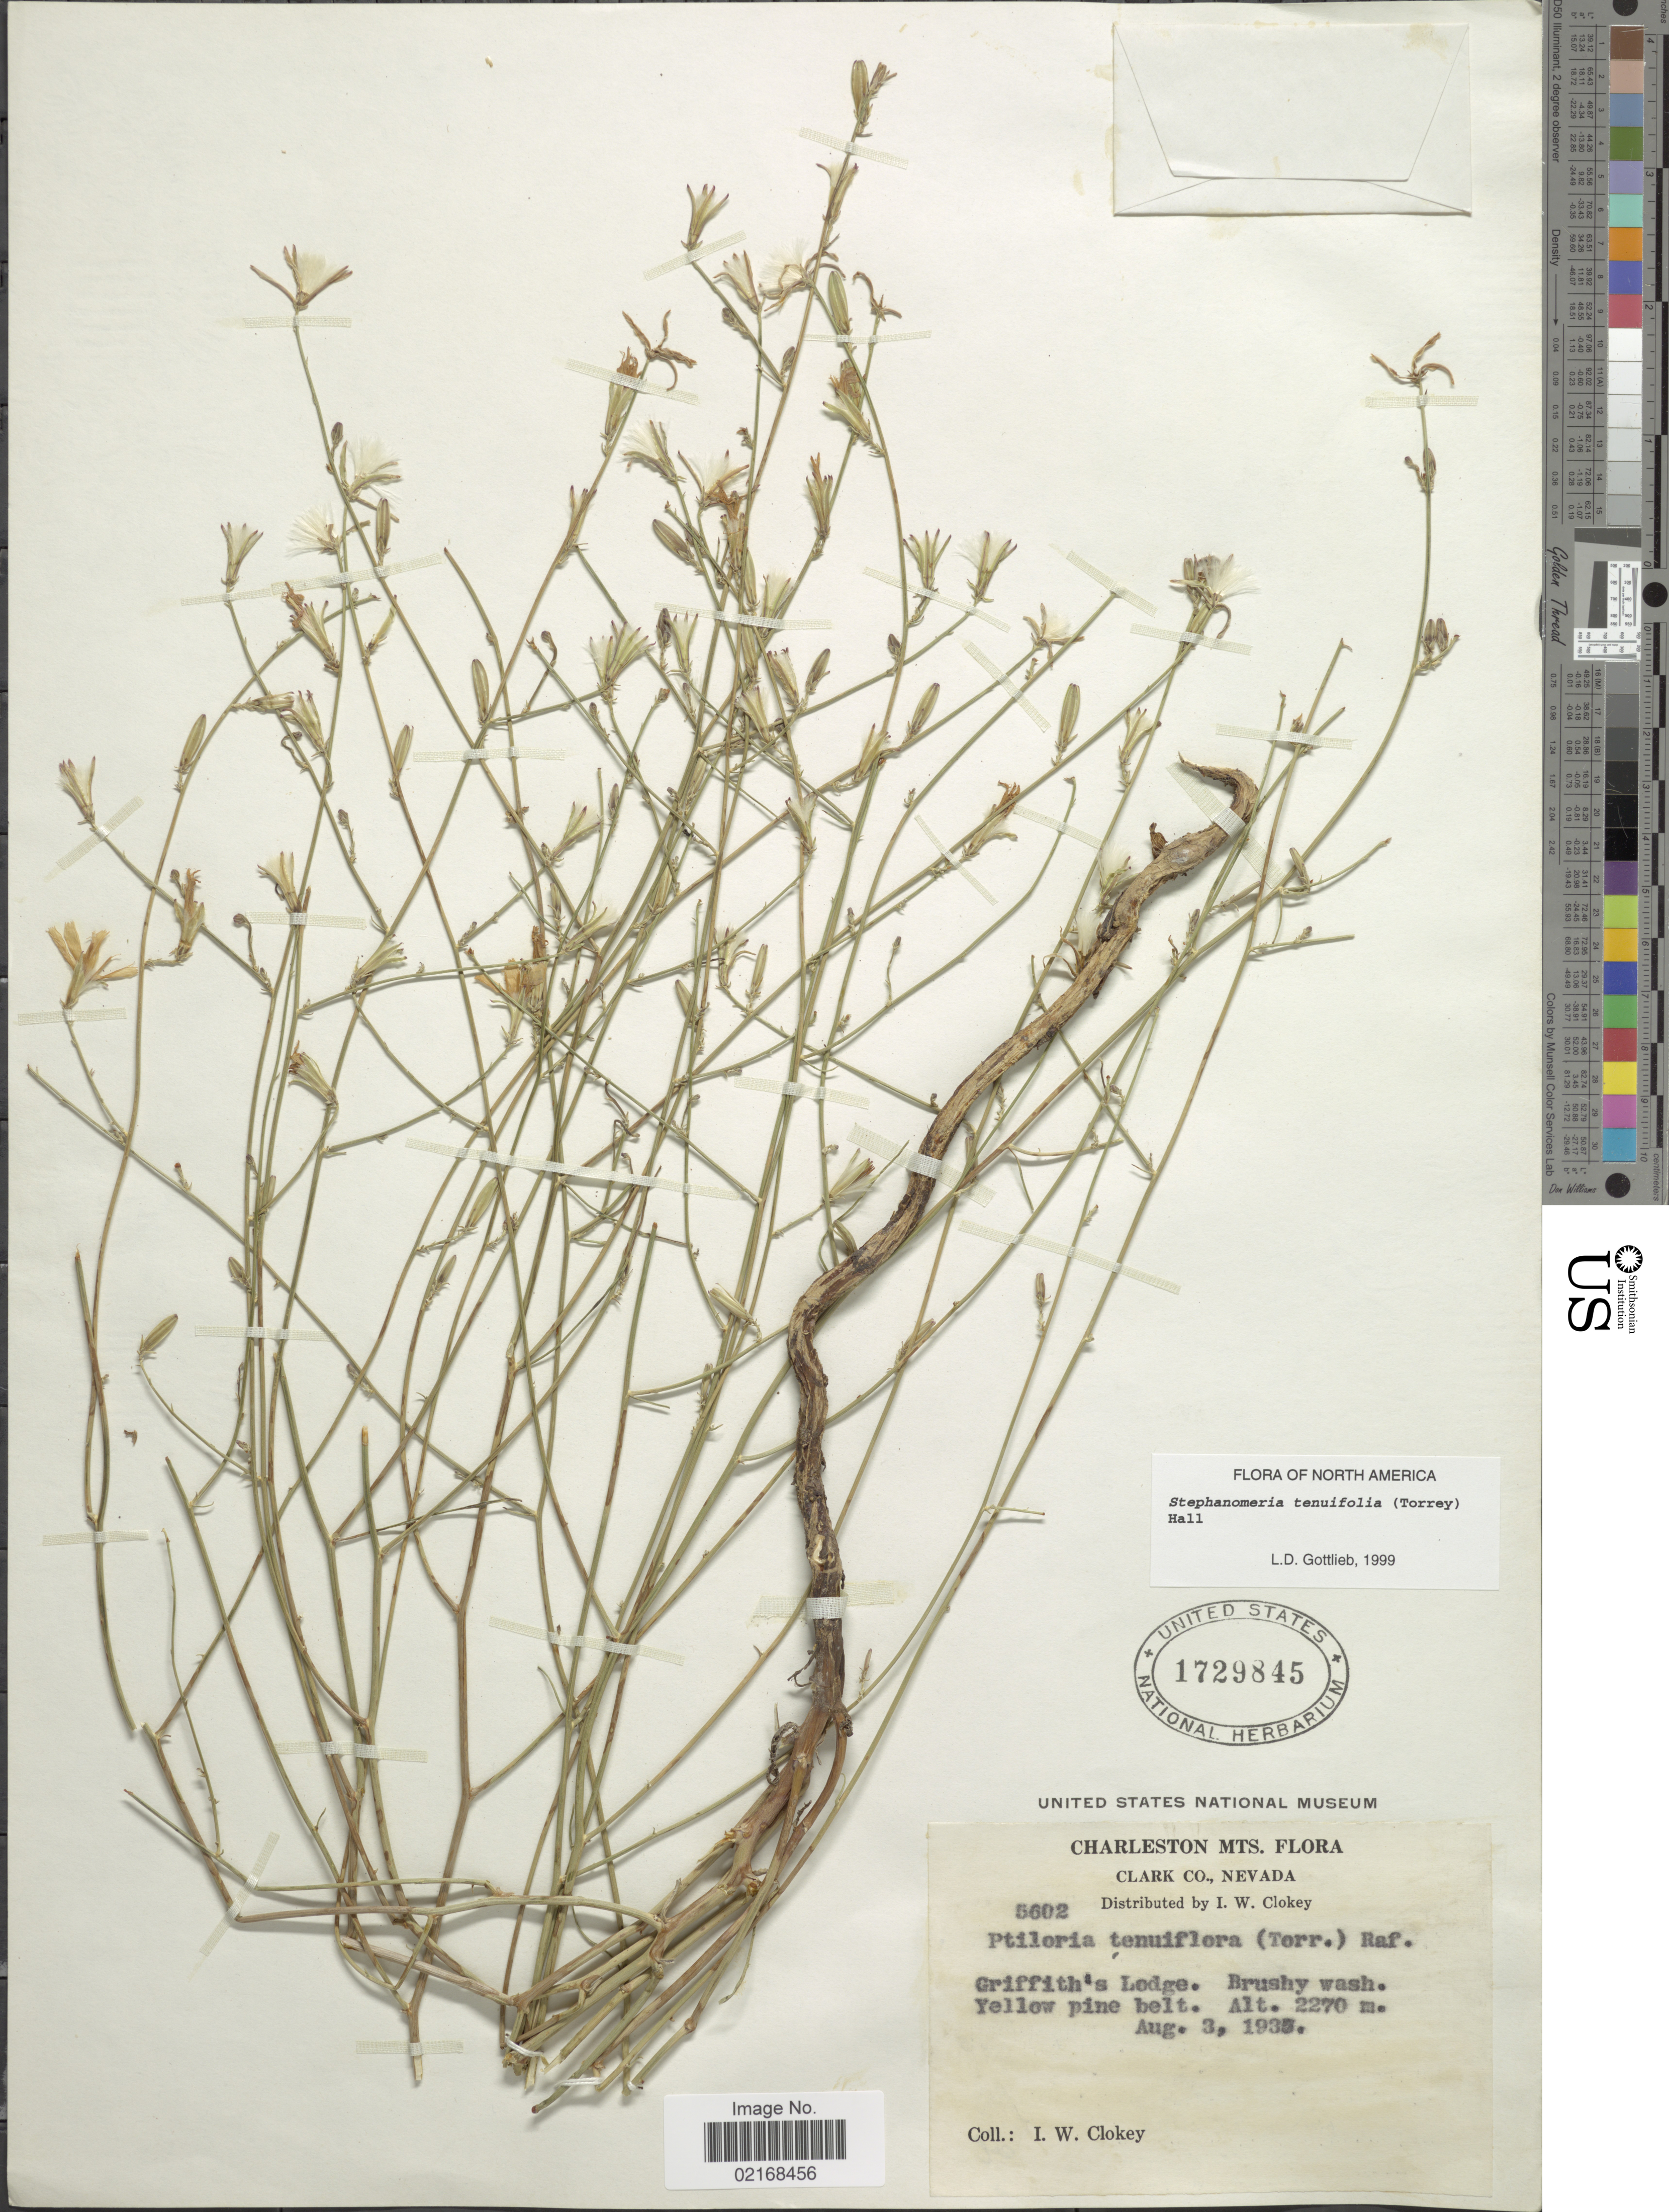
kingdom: Plantae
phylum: Tracheophyta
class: Magnoliopsida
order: Asterales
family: Asteraceae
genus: Stephanomeria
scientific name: Stephanomeria tenuifolia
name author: (Torr.) H.M. Hall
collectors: I. W. Clokey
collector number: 5602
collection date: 1935-08-03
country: United States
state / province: Nevada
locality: Charleston Mts., Clark Co., Nevada, Griffith's Lodge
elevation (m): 2270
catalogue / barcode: US 1729845